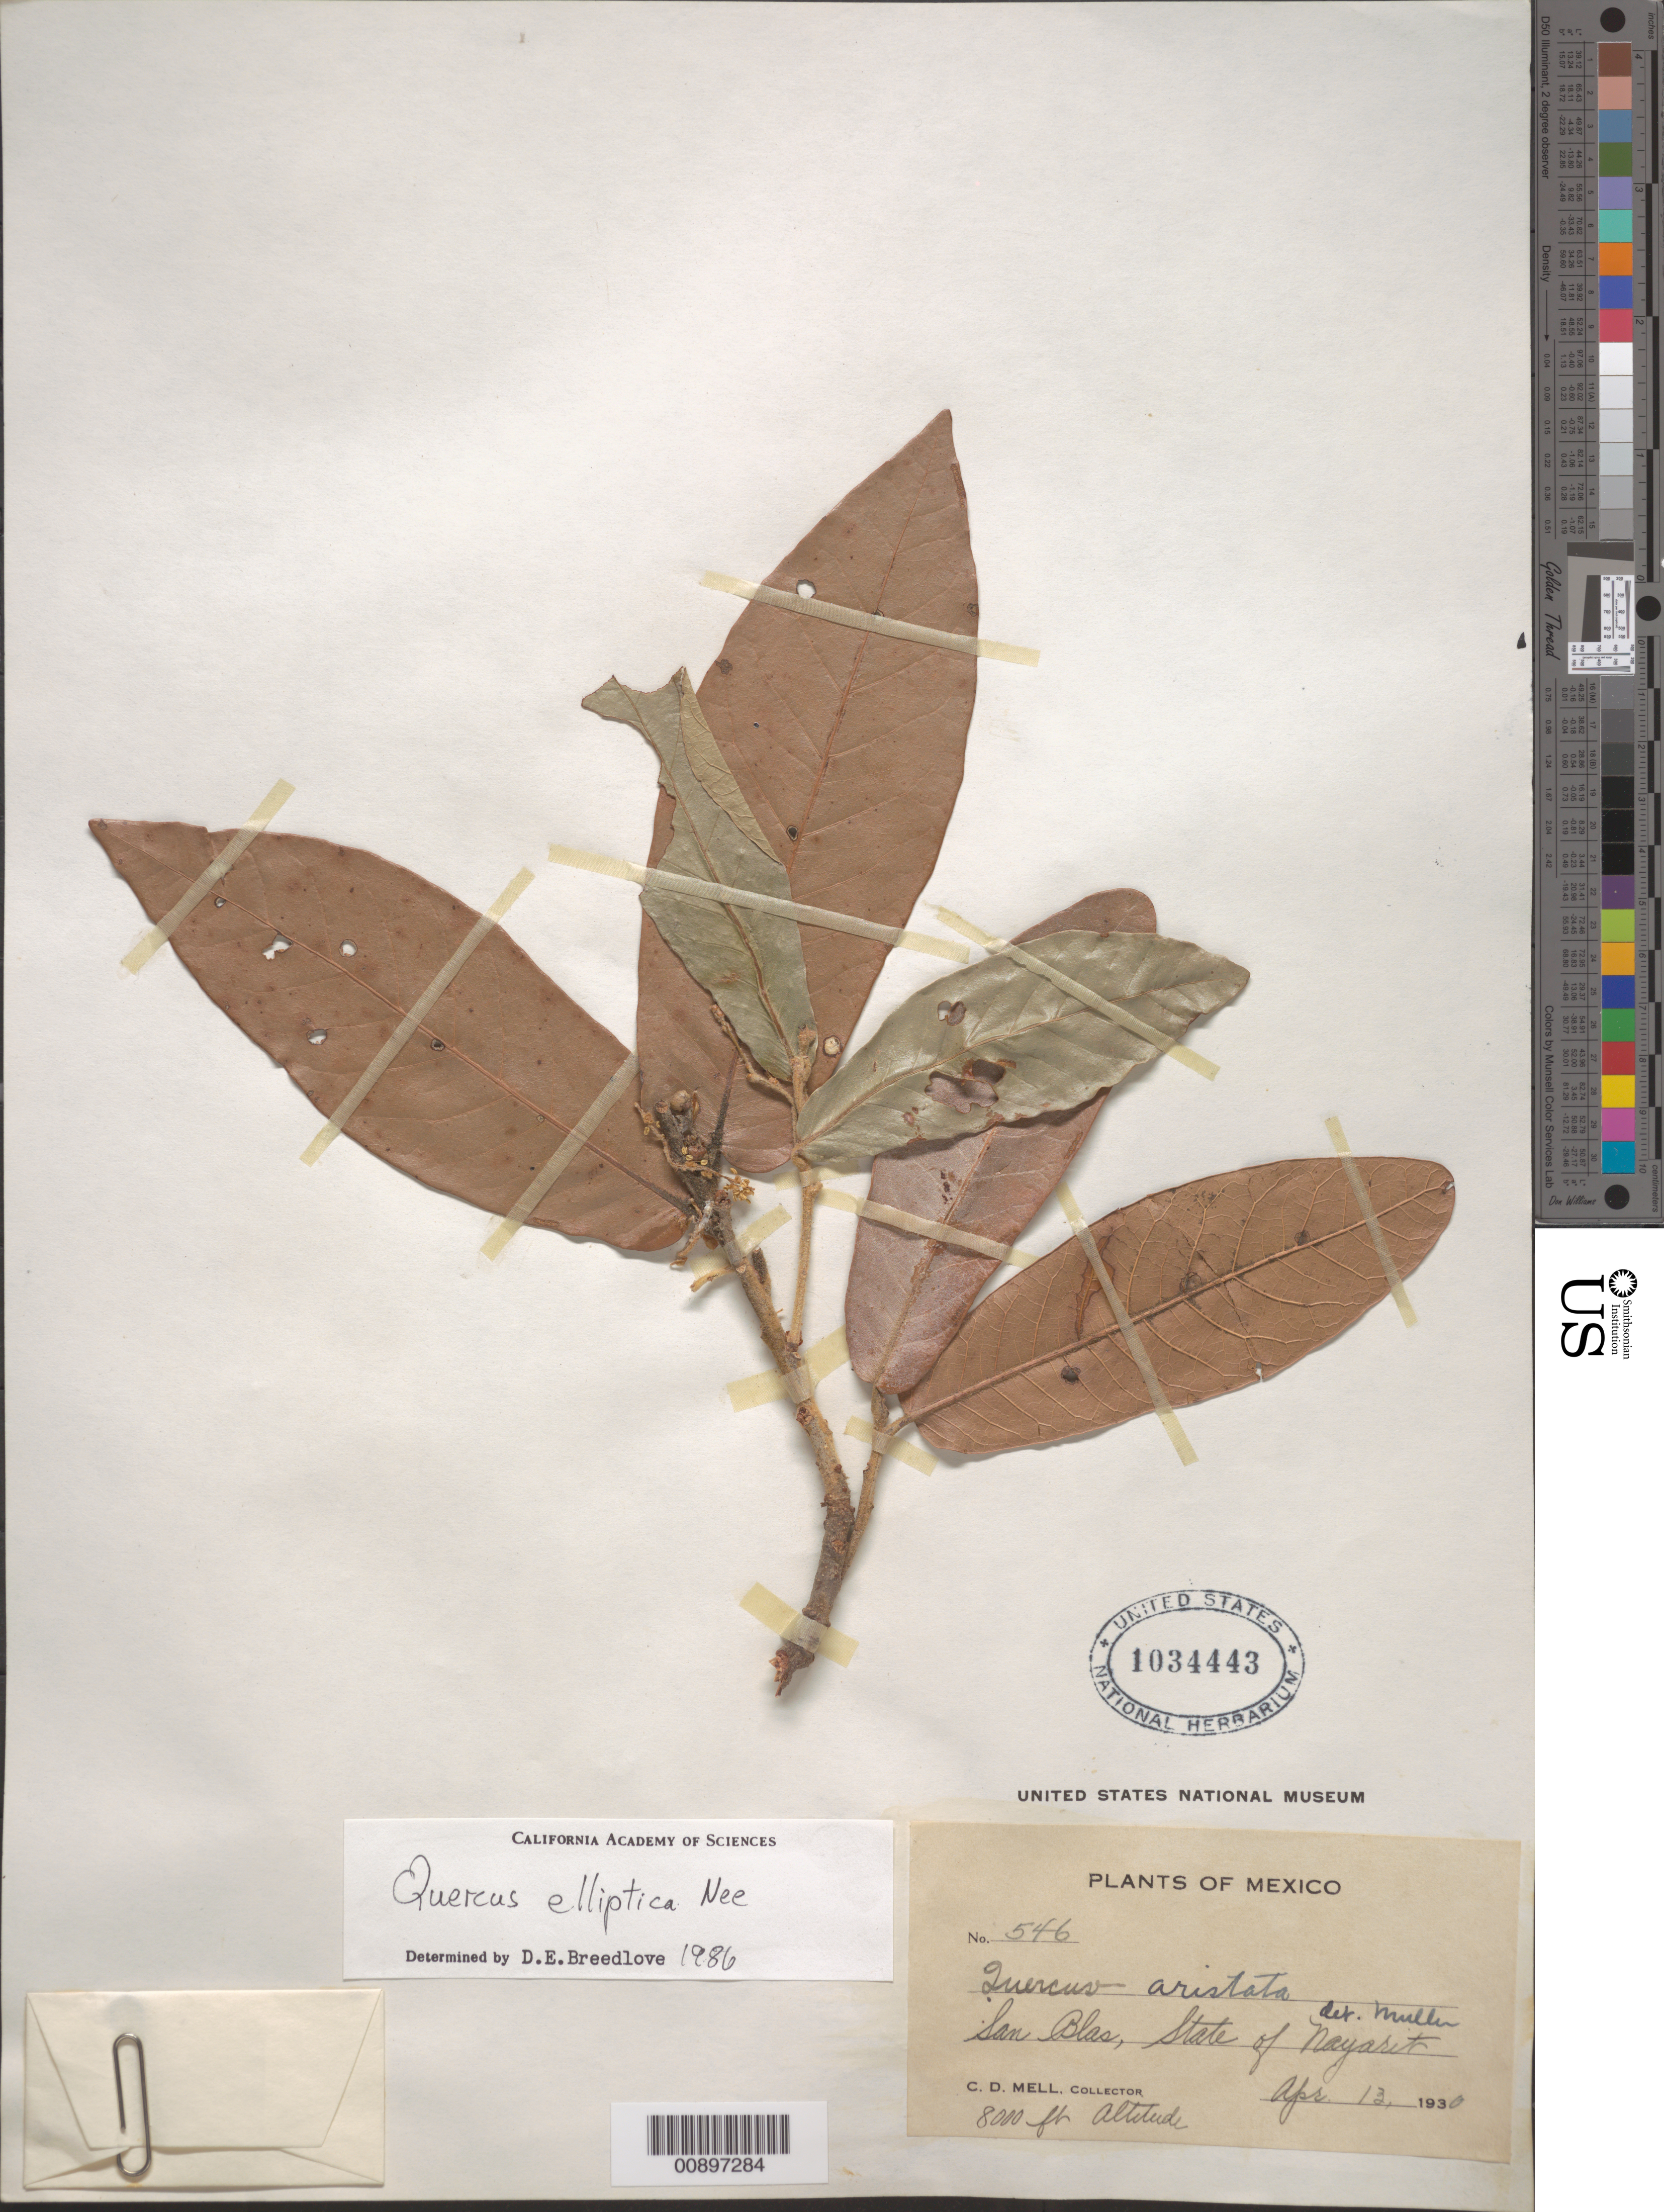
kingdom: Plantae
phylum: Tracheophyta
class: Magnoliopsida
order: Fagales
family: Fagaceae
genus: Quercus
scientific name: Quercus elliptica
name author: Née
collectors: C. D. Mell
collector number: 546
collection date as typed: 13 Apr 1930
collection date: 1930-04-13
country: Mexico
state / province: Nayarit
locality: San Blas, Nayarit.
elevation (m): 2438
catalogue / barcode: US 1034443